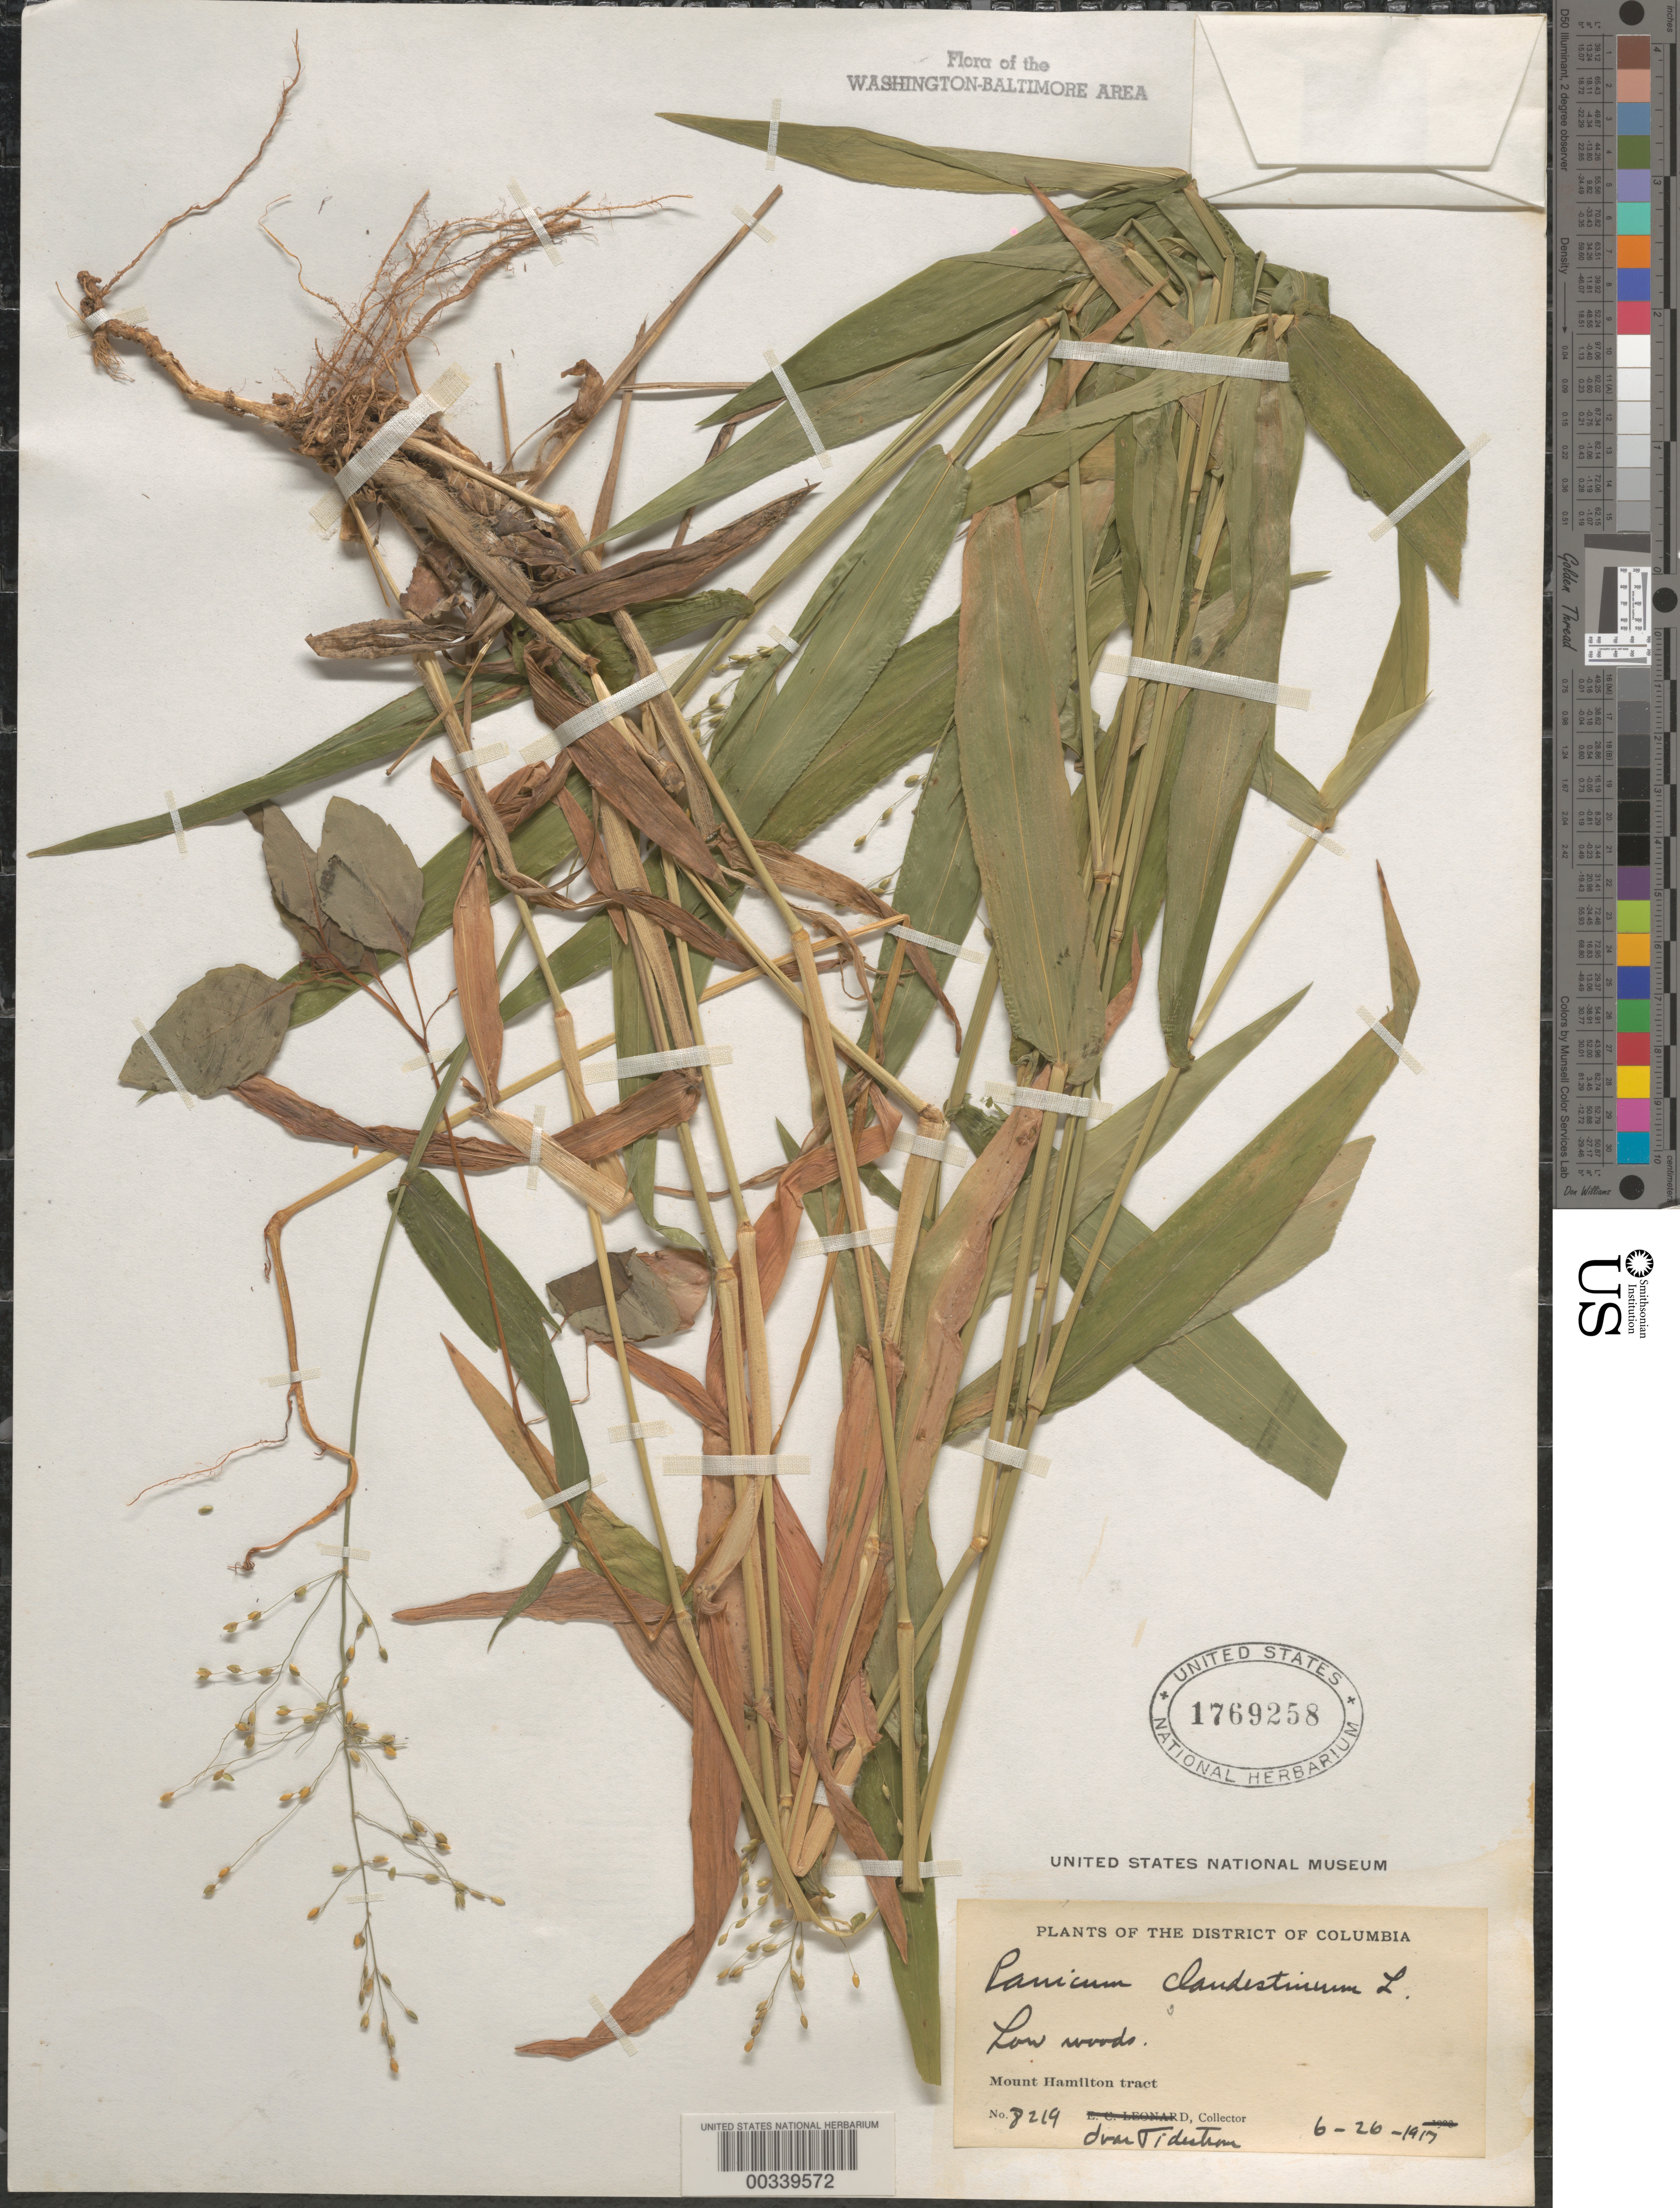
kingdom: Plantae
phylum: Tracheophyta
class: Liliopsida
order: Poales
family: Poaceae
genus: Dichanthelium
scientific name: Dichanthelium clandestinum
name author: (L.) Gould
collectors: I. F. Tidestrom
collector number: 8219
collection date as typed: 26 Jun 1917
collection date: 1917-06-26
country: United States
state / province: District of Columbia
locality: Mount Hamilton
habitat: Low woods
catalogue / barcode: US 1769258